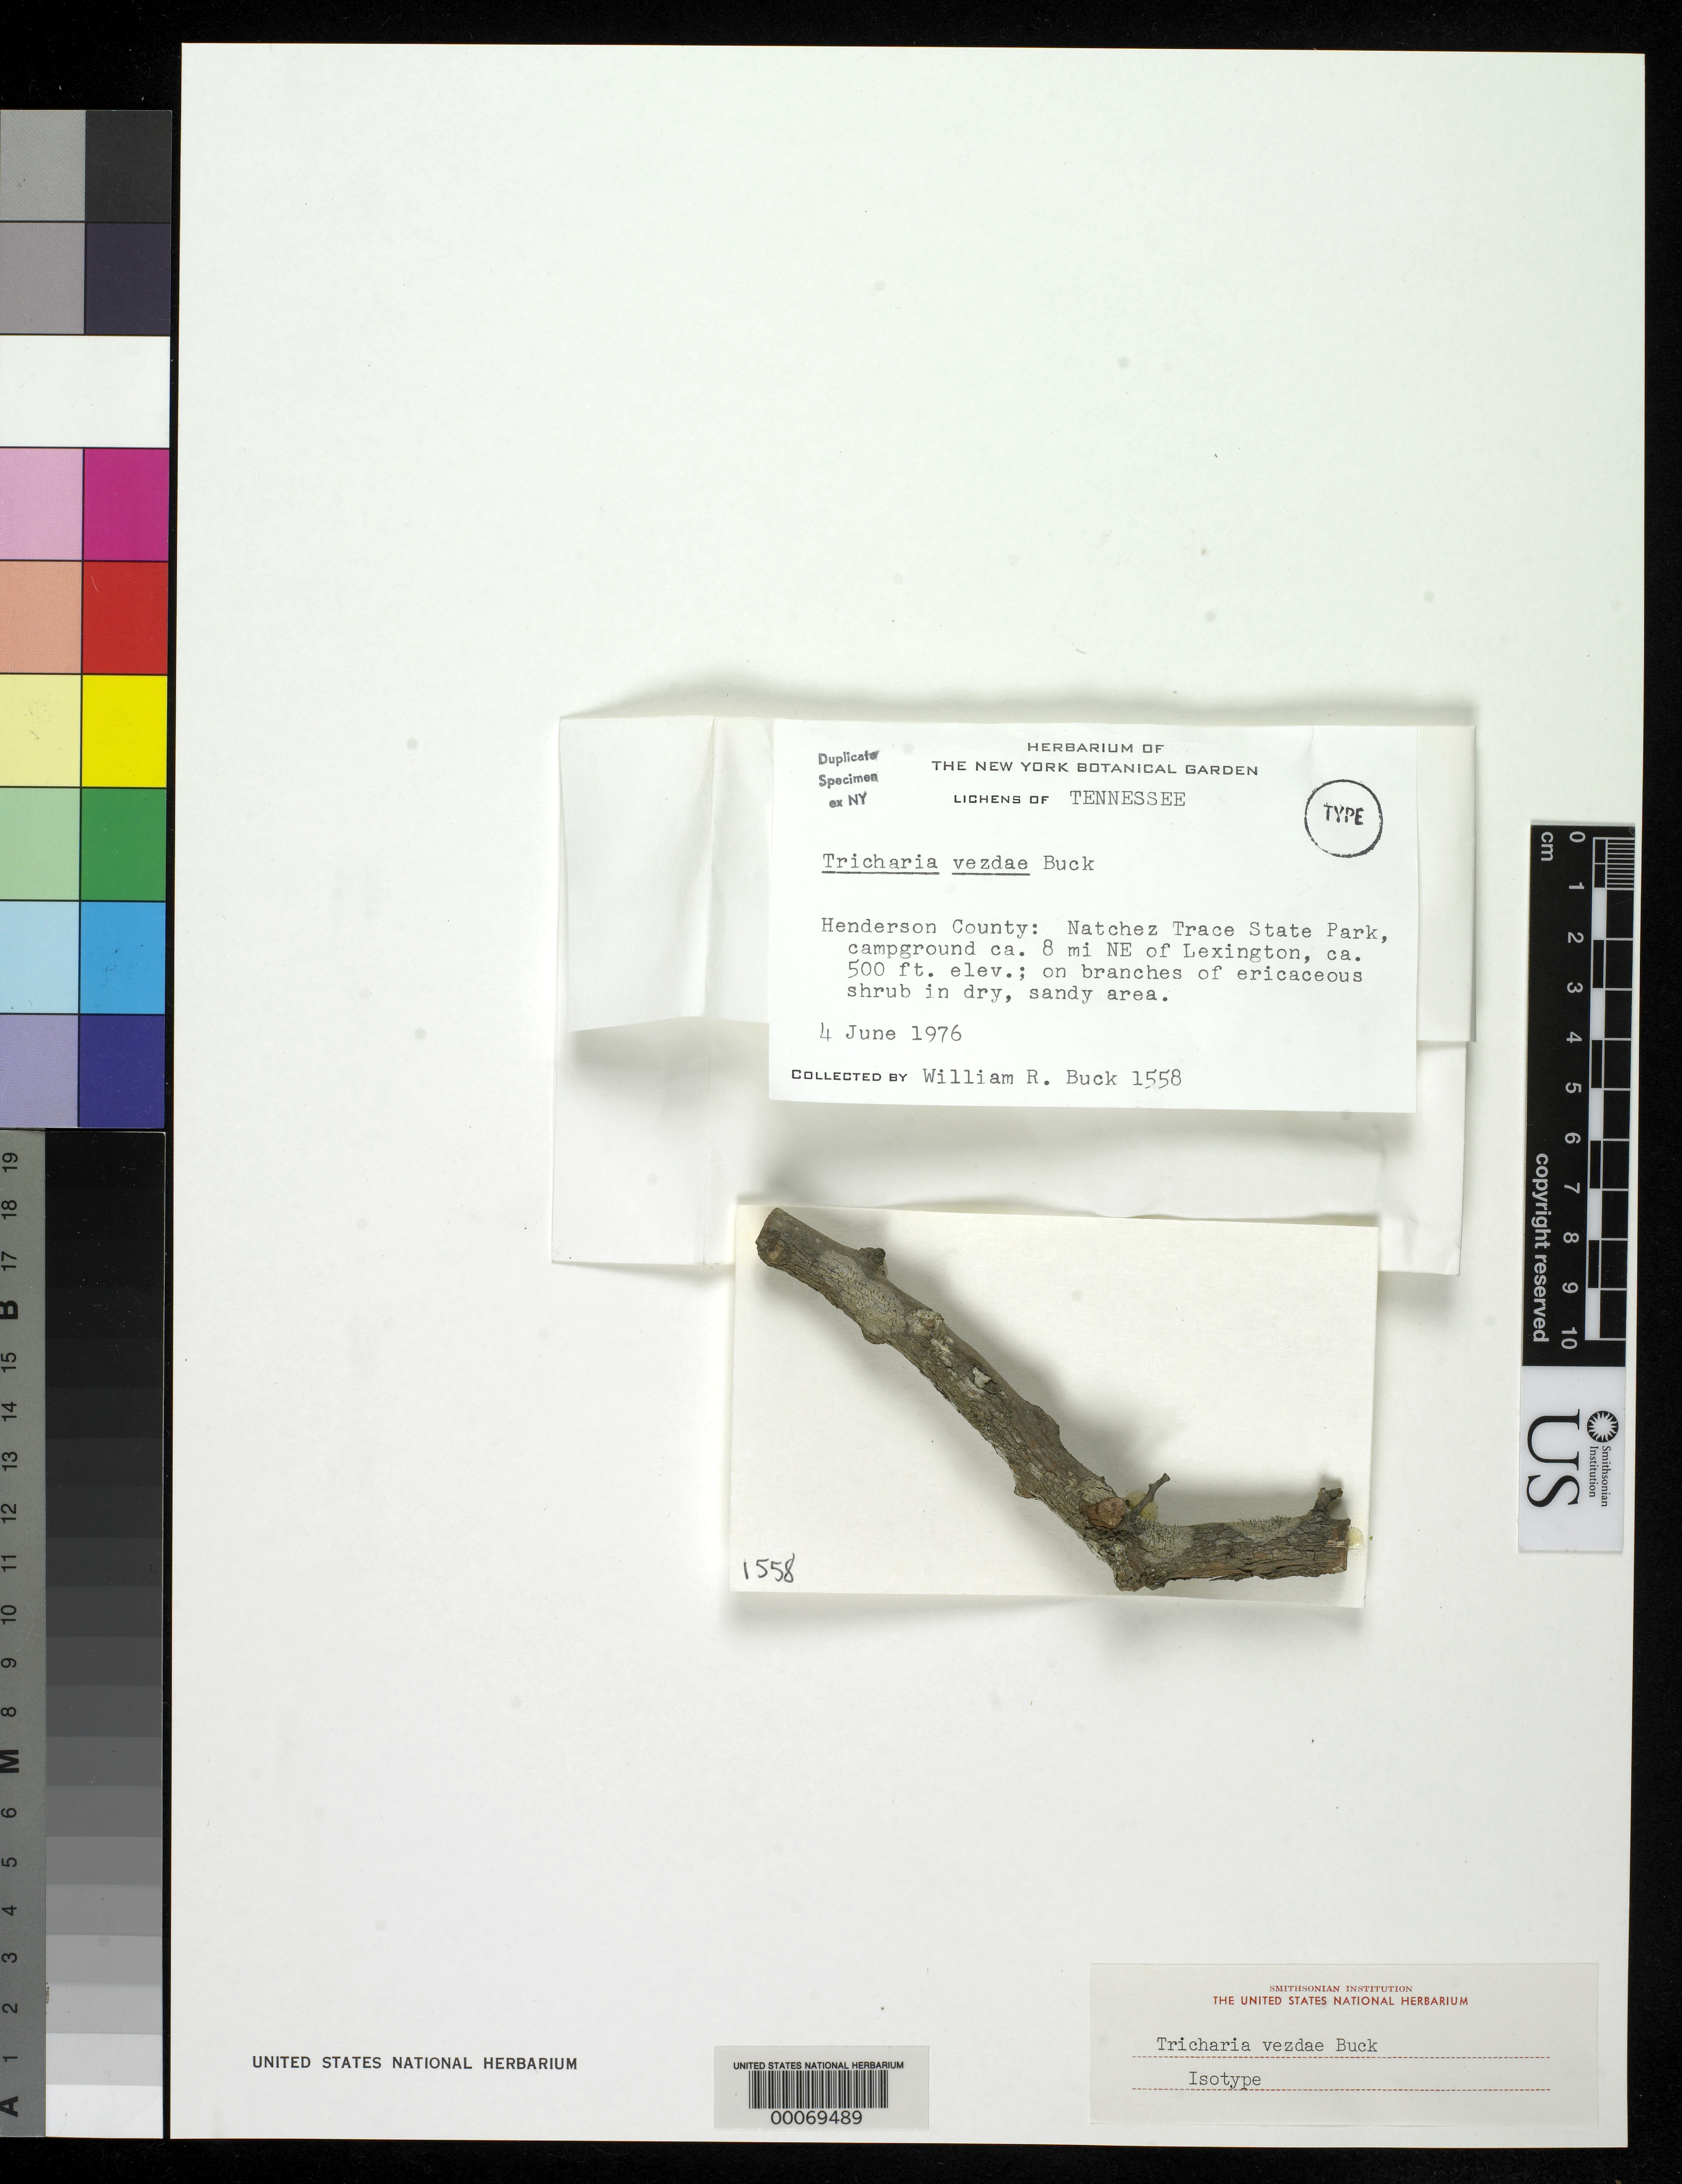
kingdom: Fungi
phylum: Ascomycota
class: Lecanoromycetes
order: Ostropales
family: Gomphillaceae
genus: Tricharia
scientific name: Tricharia vezdae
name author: W.R. Buck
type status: Isotype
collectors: W. R. Buck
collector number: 1558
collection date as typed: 04 Jun 1976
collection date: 1976-06-04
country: United States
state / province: Tennessee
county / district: Henderson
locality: Natchez Trace State Pk., campground ca. 8 mi NE of Lexington.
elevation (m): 152